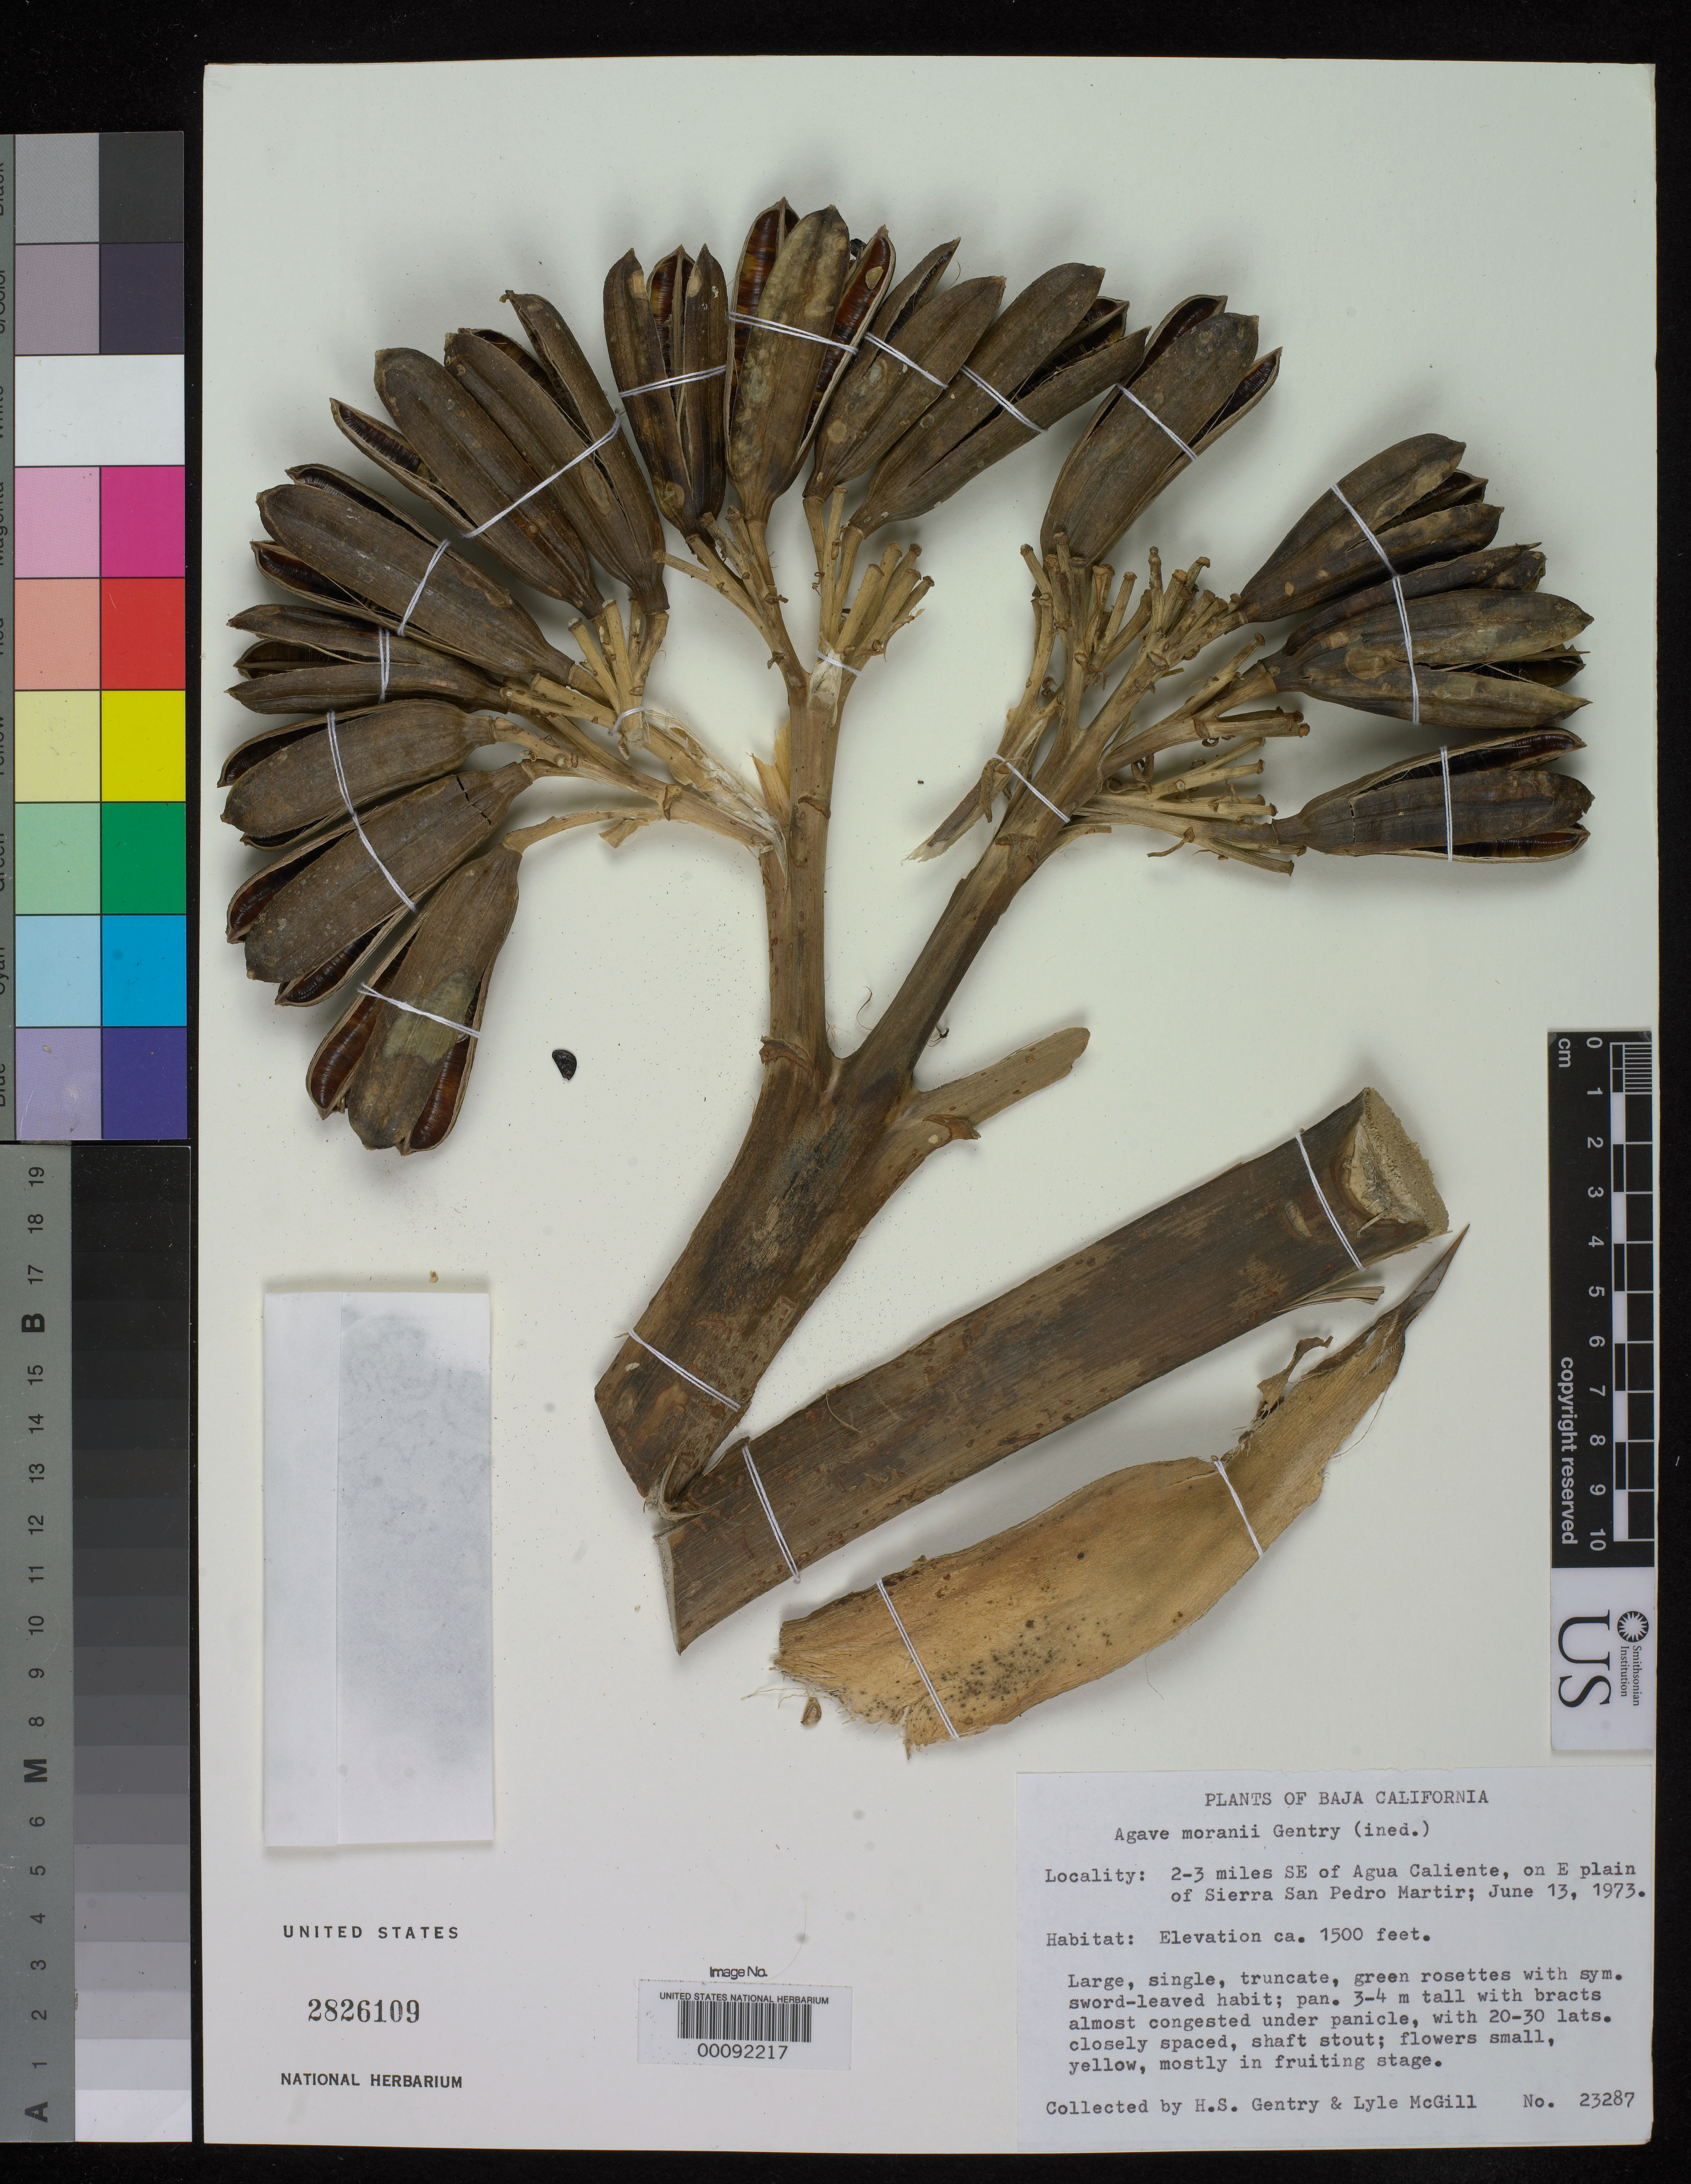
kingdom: Plantae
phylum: Tracheophyta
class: Liliopsida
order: Asparagales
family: Asparagaceae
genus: Agave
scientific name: Agave moranii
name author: Gentry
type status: Holotype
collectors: H. S. Gentry & L. McGill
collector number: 23287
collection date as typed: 13 Jun 1973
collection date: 1973-06-13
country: Mexico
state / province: Baja California Norte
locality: Aqua Caliente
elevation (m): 457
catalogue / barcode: US 2826109